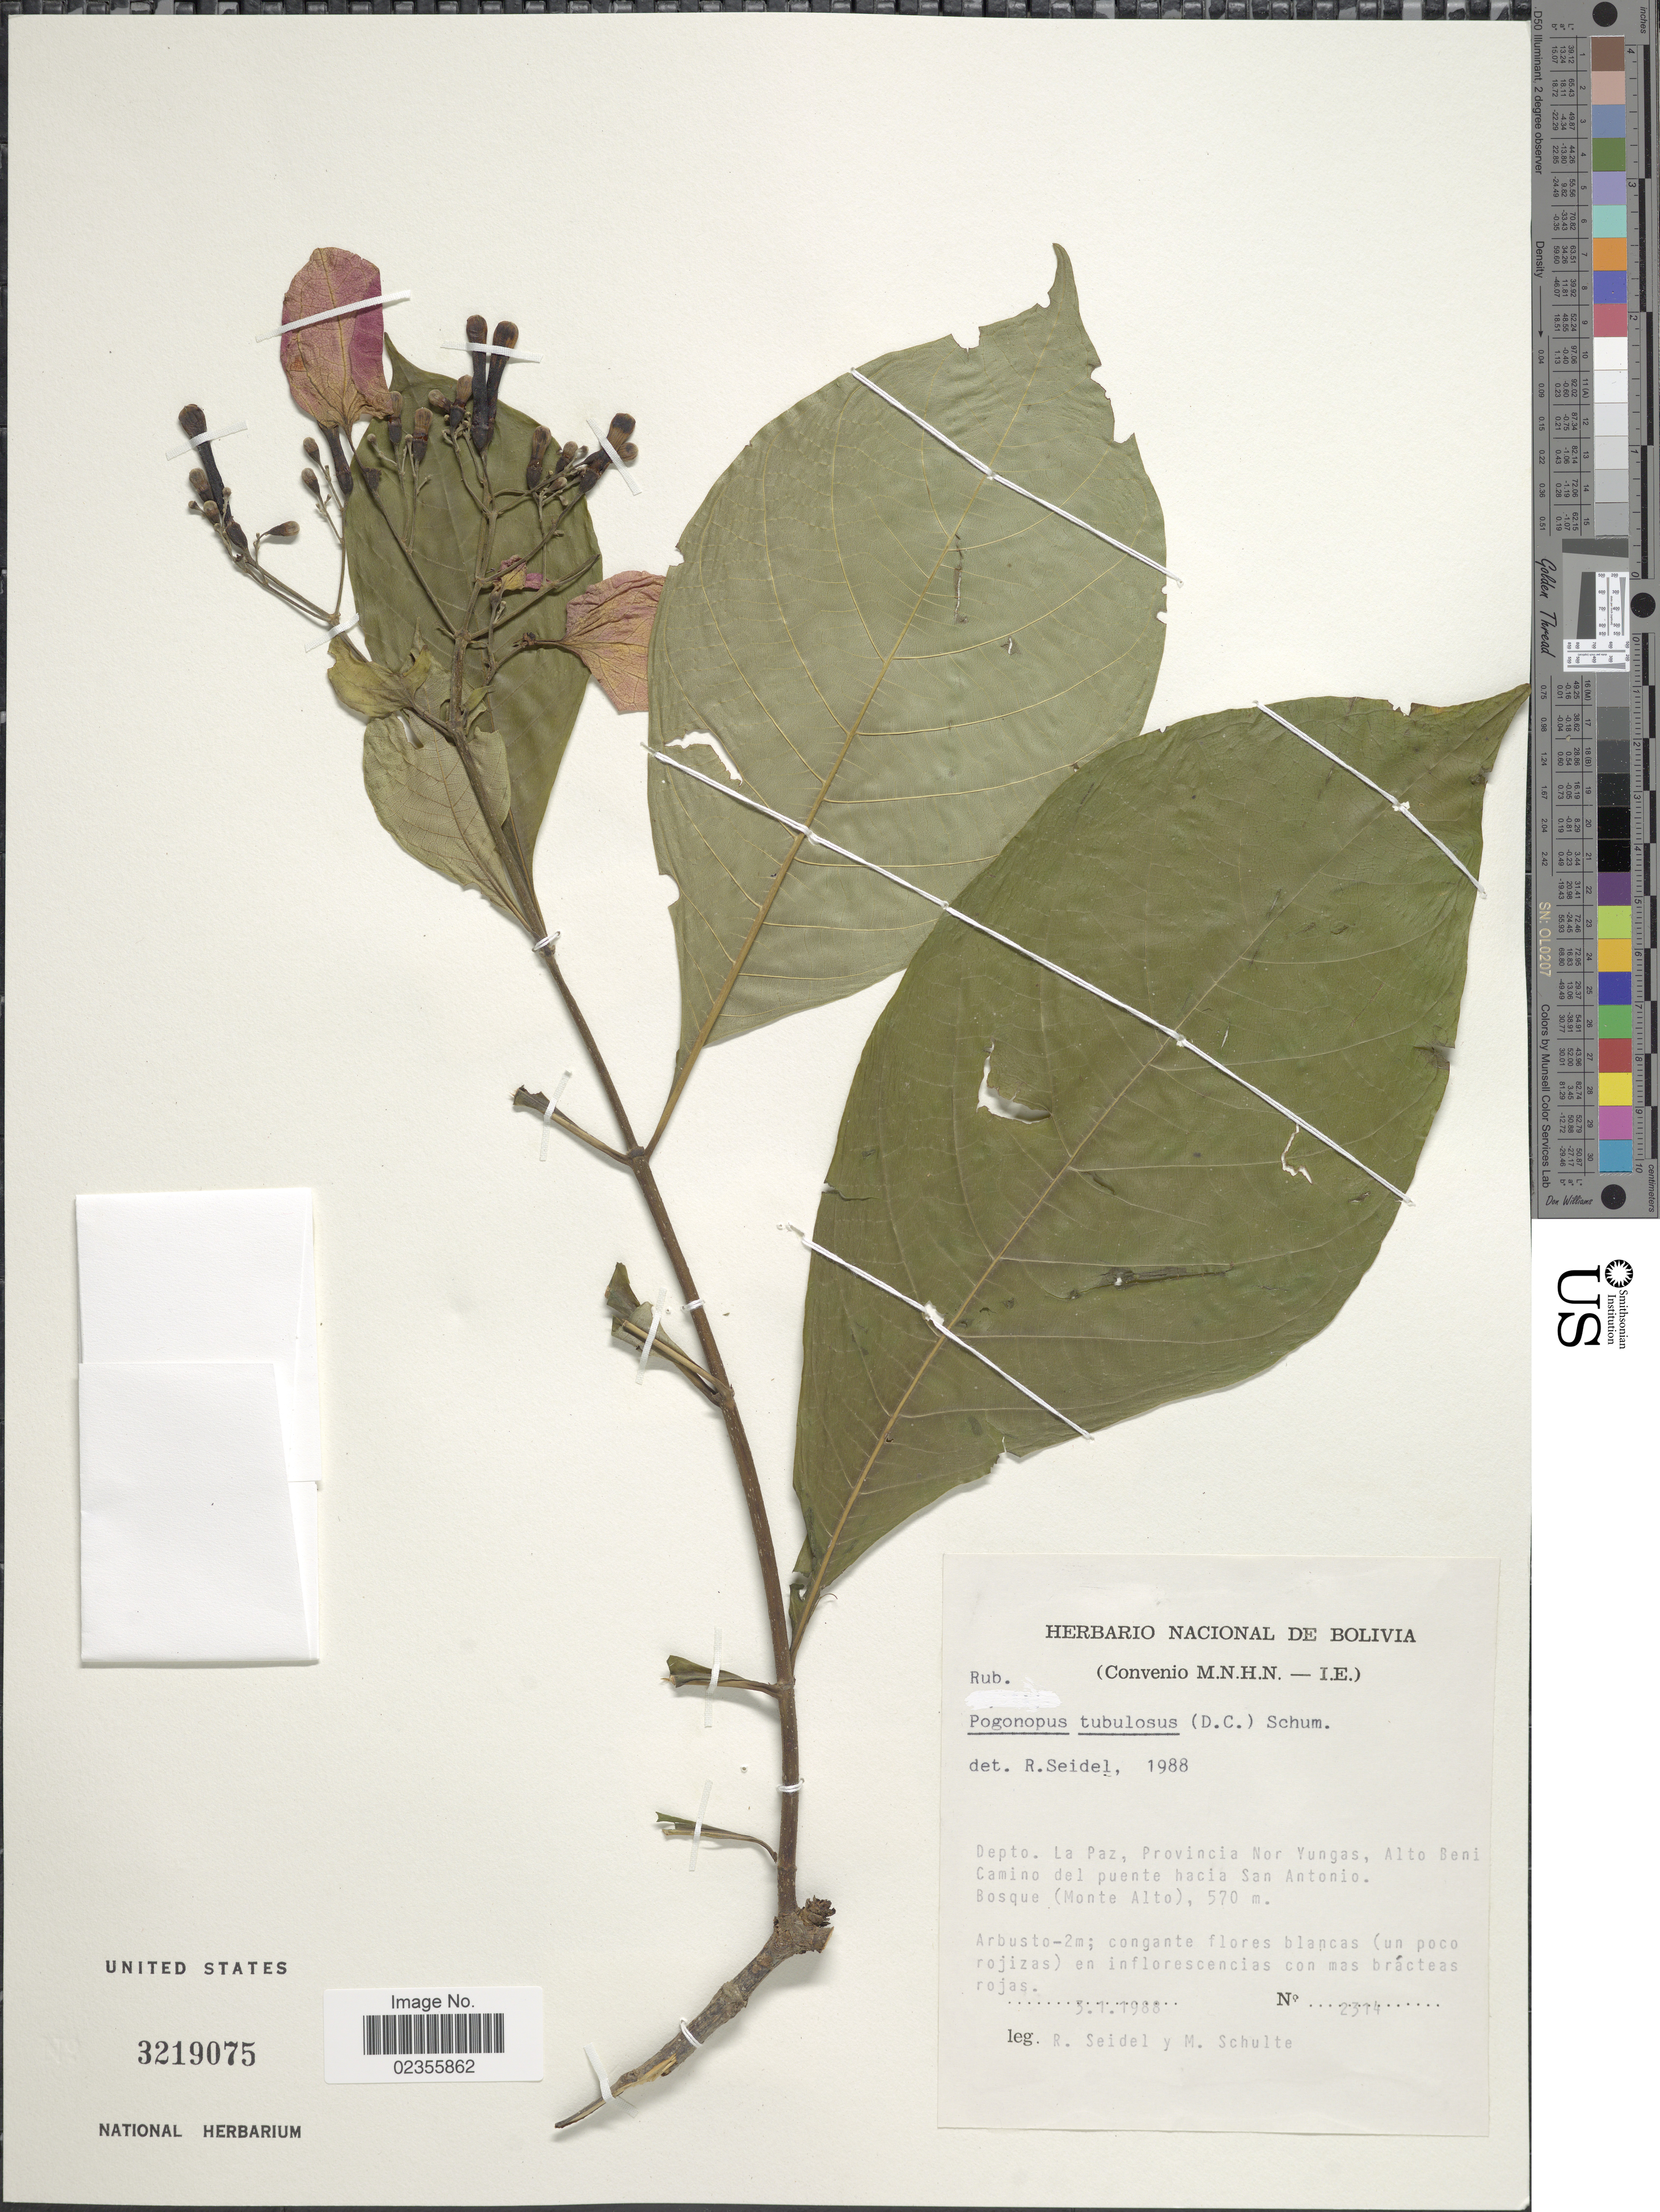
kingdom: Plantae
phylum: Tracheophyta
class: Magnoliopsida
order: Gentianales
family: Rubiaceae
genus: Pogonopus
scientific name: Pogonopus tubulosus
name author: (A. Rich. in DC.) K. Schum.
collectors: R. Seidel & M. Schulte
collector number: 2374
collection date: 1988-01-05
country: Bolivia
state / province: La Paz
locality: Depto. La Paz, Provincia Nor Yungas, Alto Beni Camino del puente hacia San Antonio. Bosque (Monte Alto)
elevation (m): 570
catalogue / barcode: US 3219075